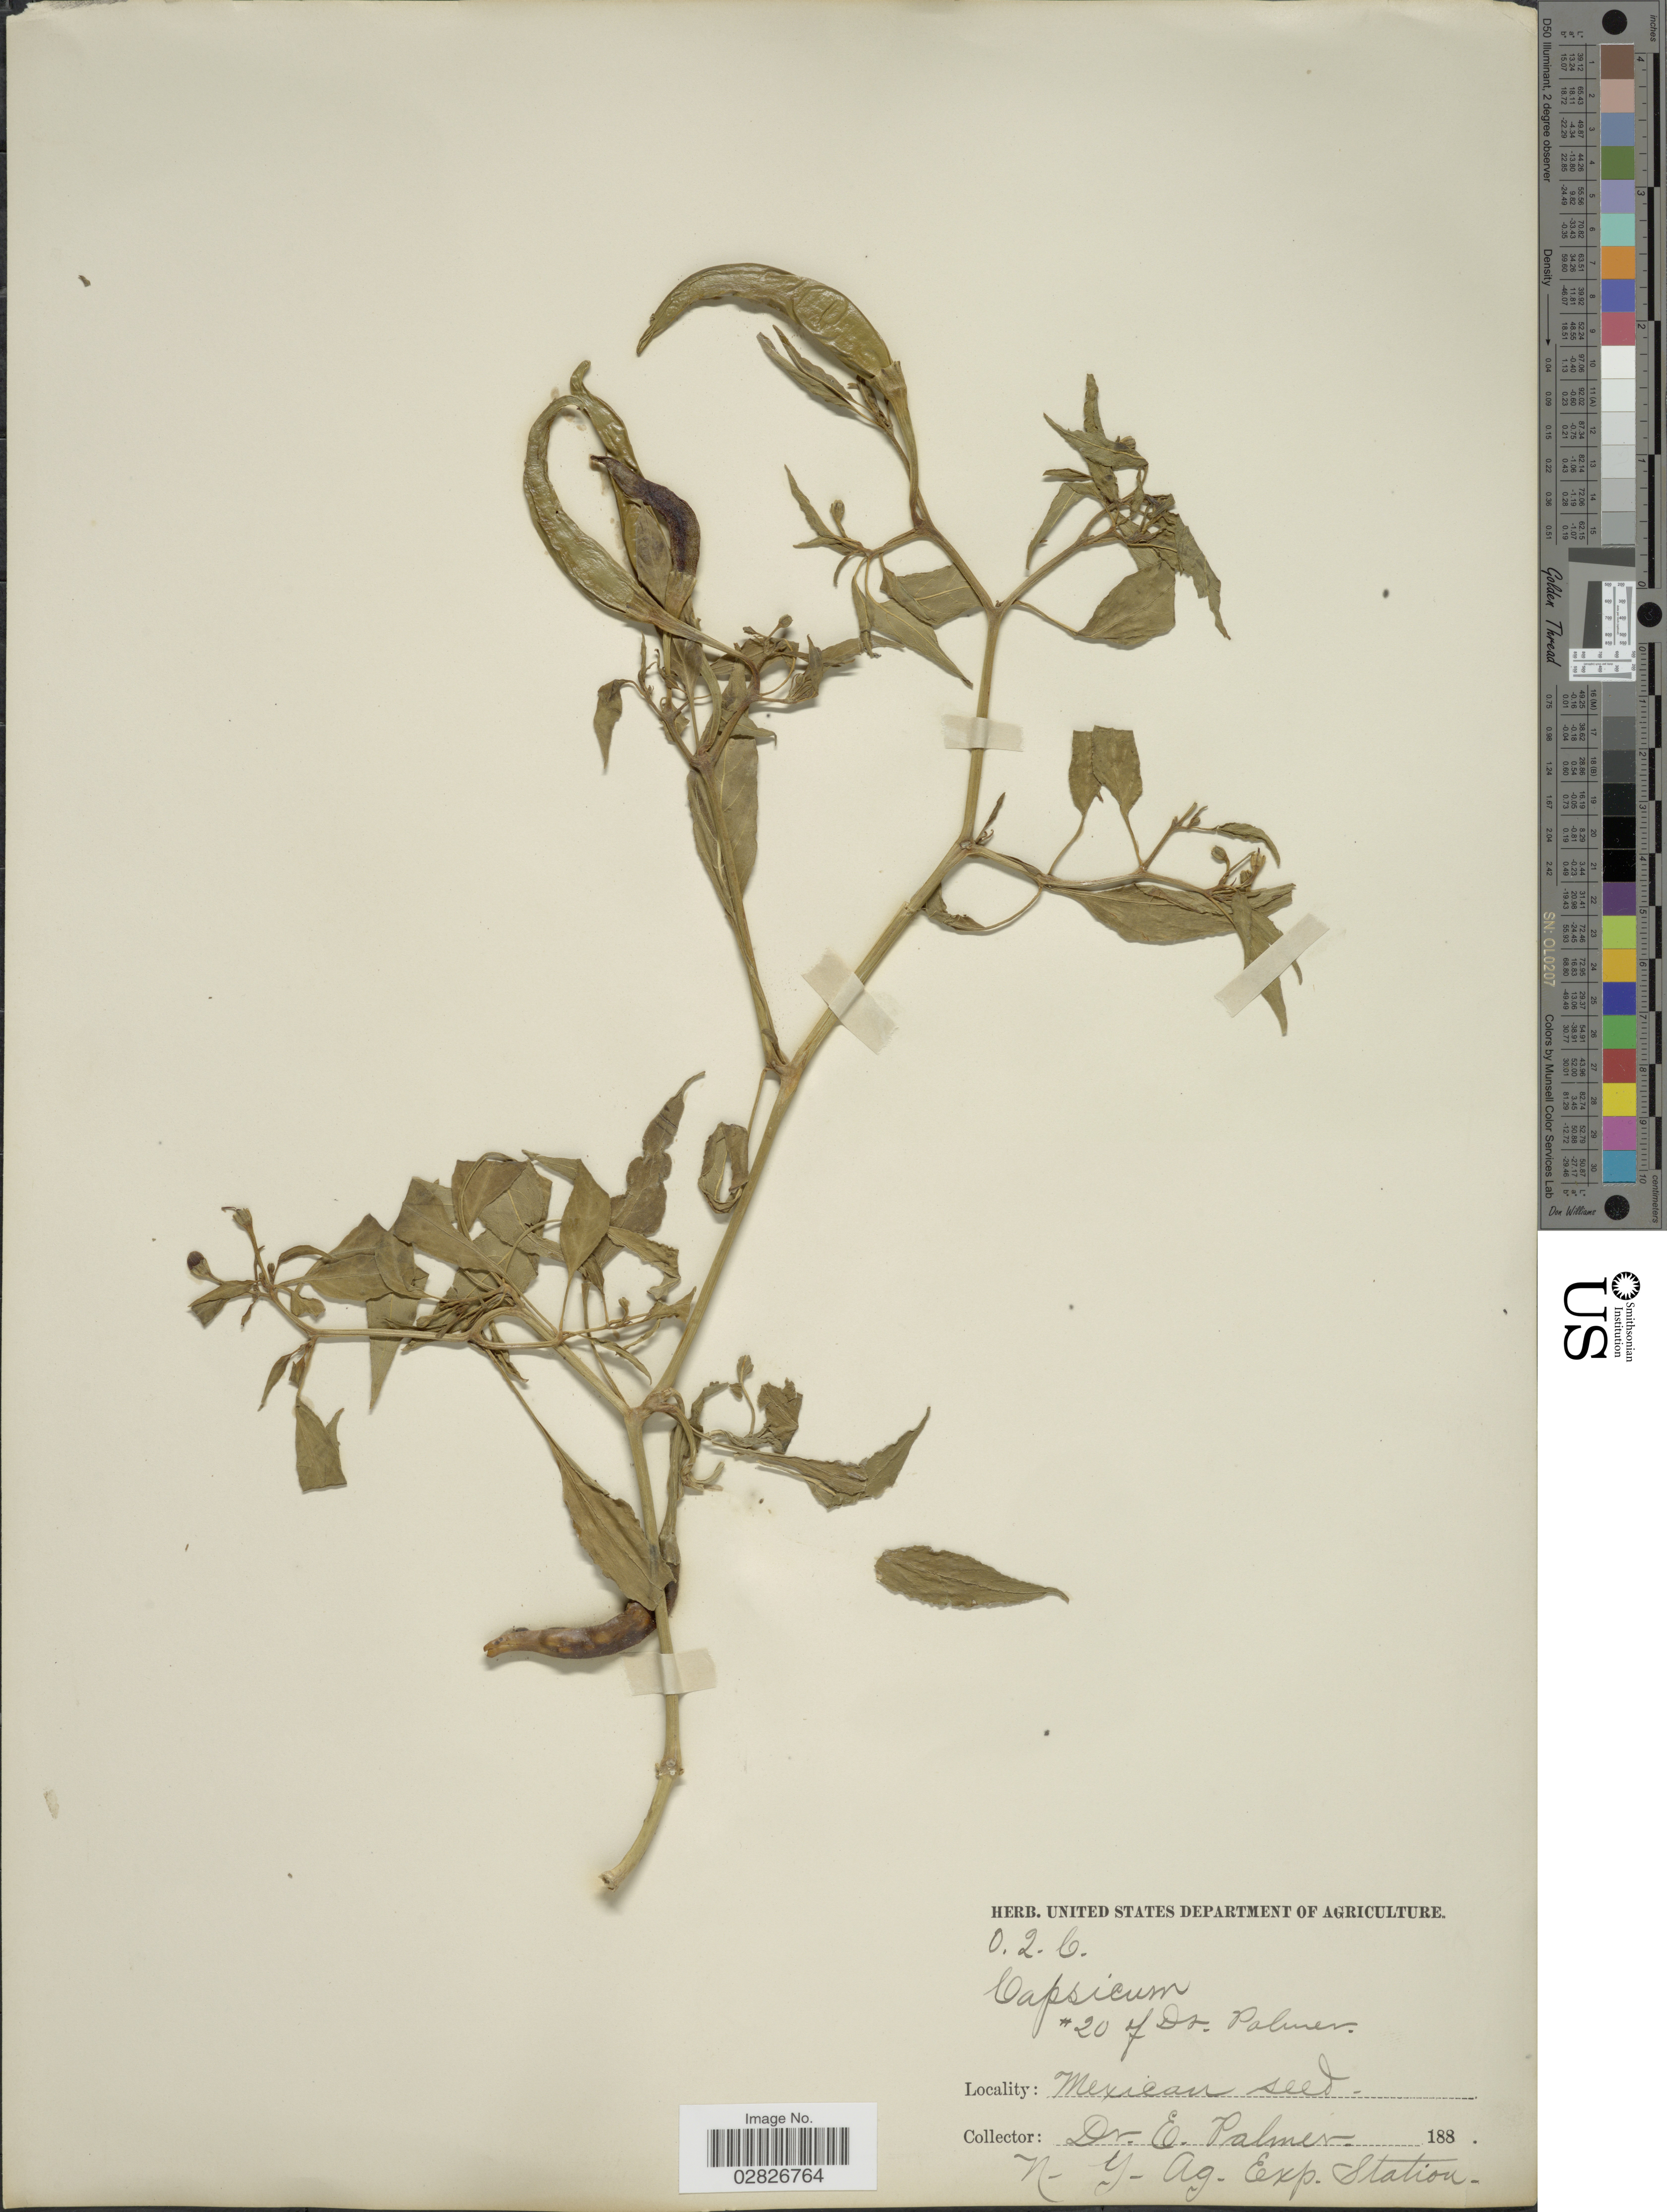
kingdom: Plantae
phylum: Tracheophyta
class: Magnoliopsida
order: Solanales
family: Solanaceae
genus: Capsicum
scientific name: Capsicum sp.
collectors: E. Palmer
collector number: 20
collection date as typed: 188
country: United States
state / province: New York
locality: N.Y. Ag. Exp. Station.